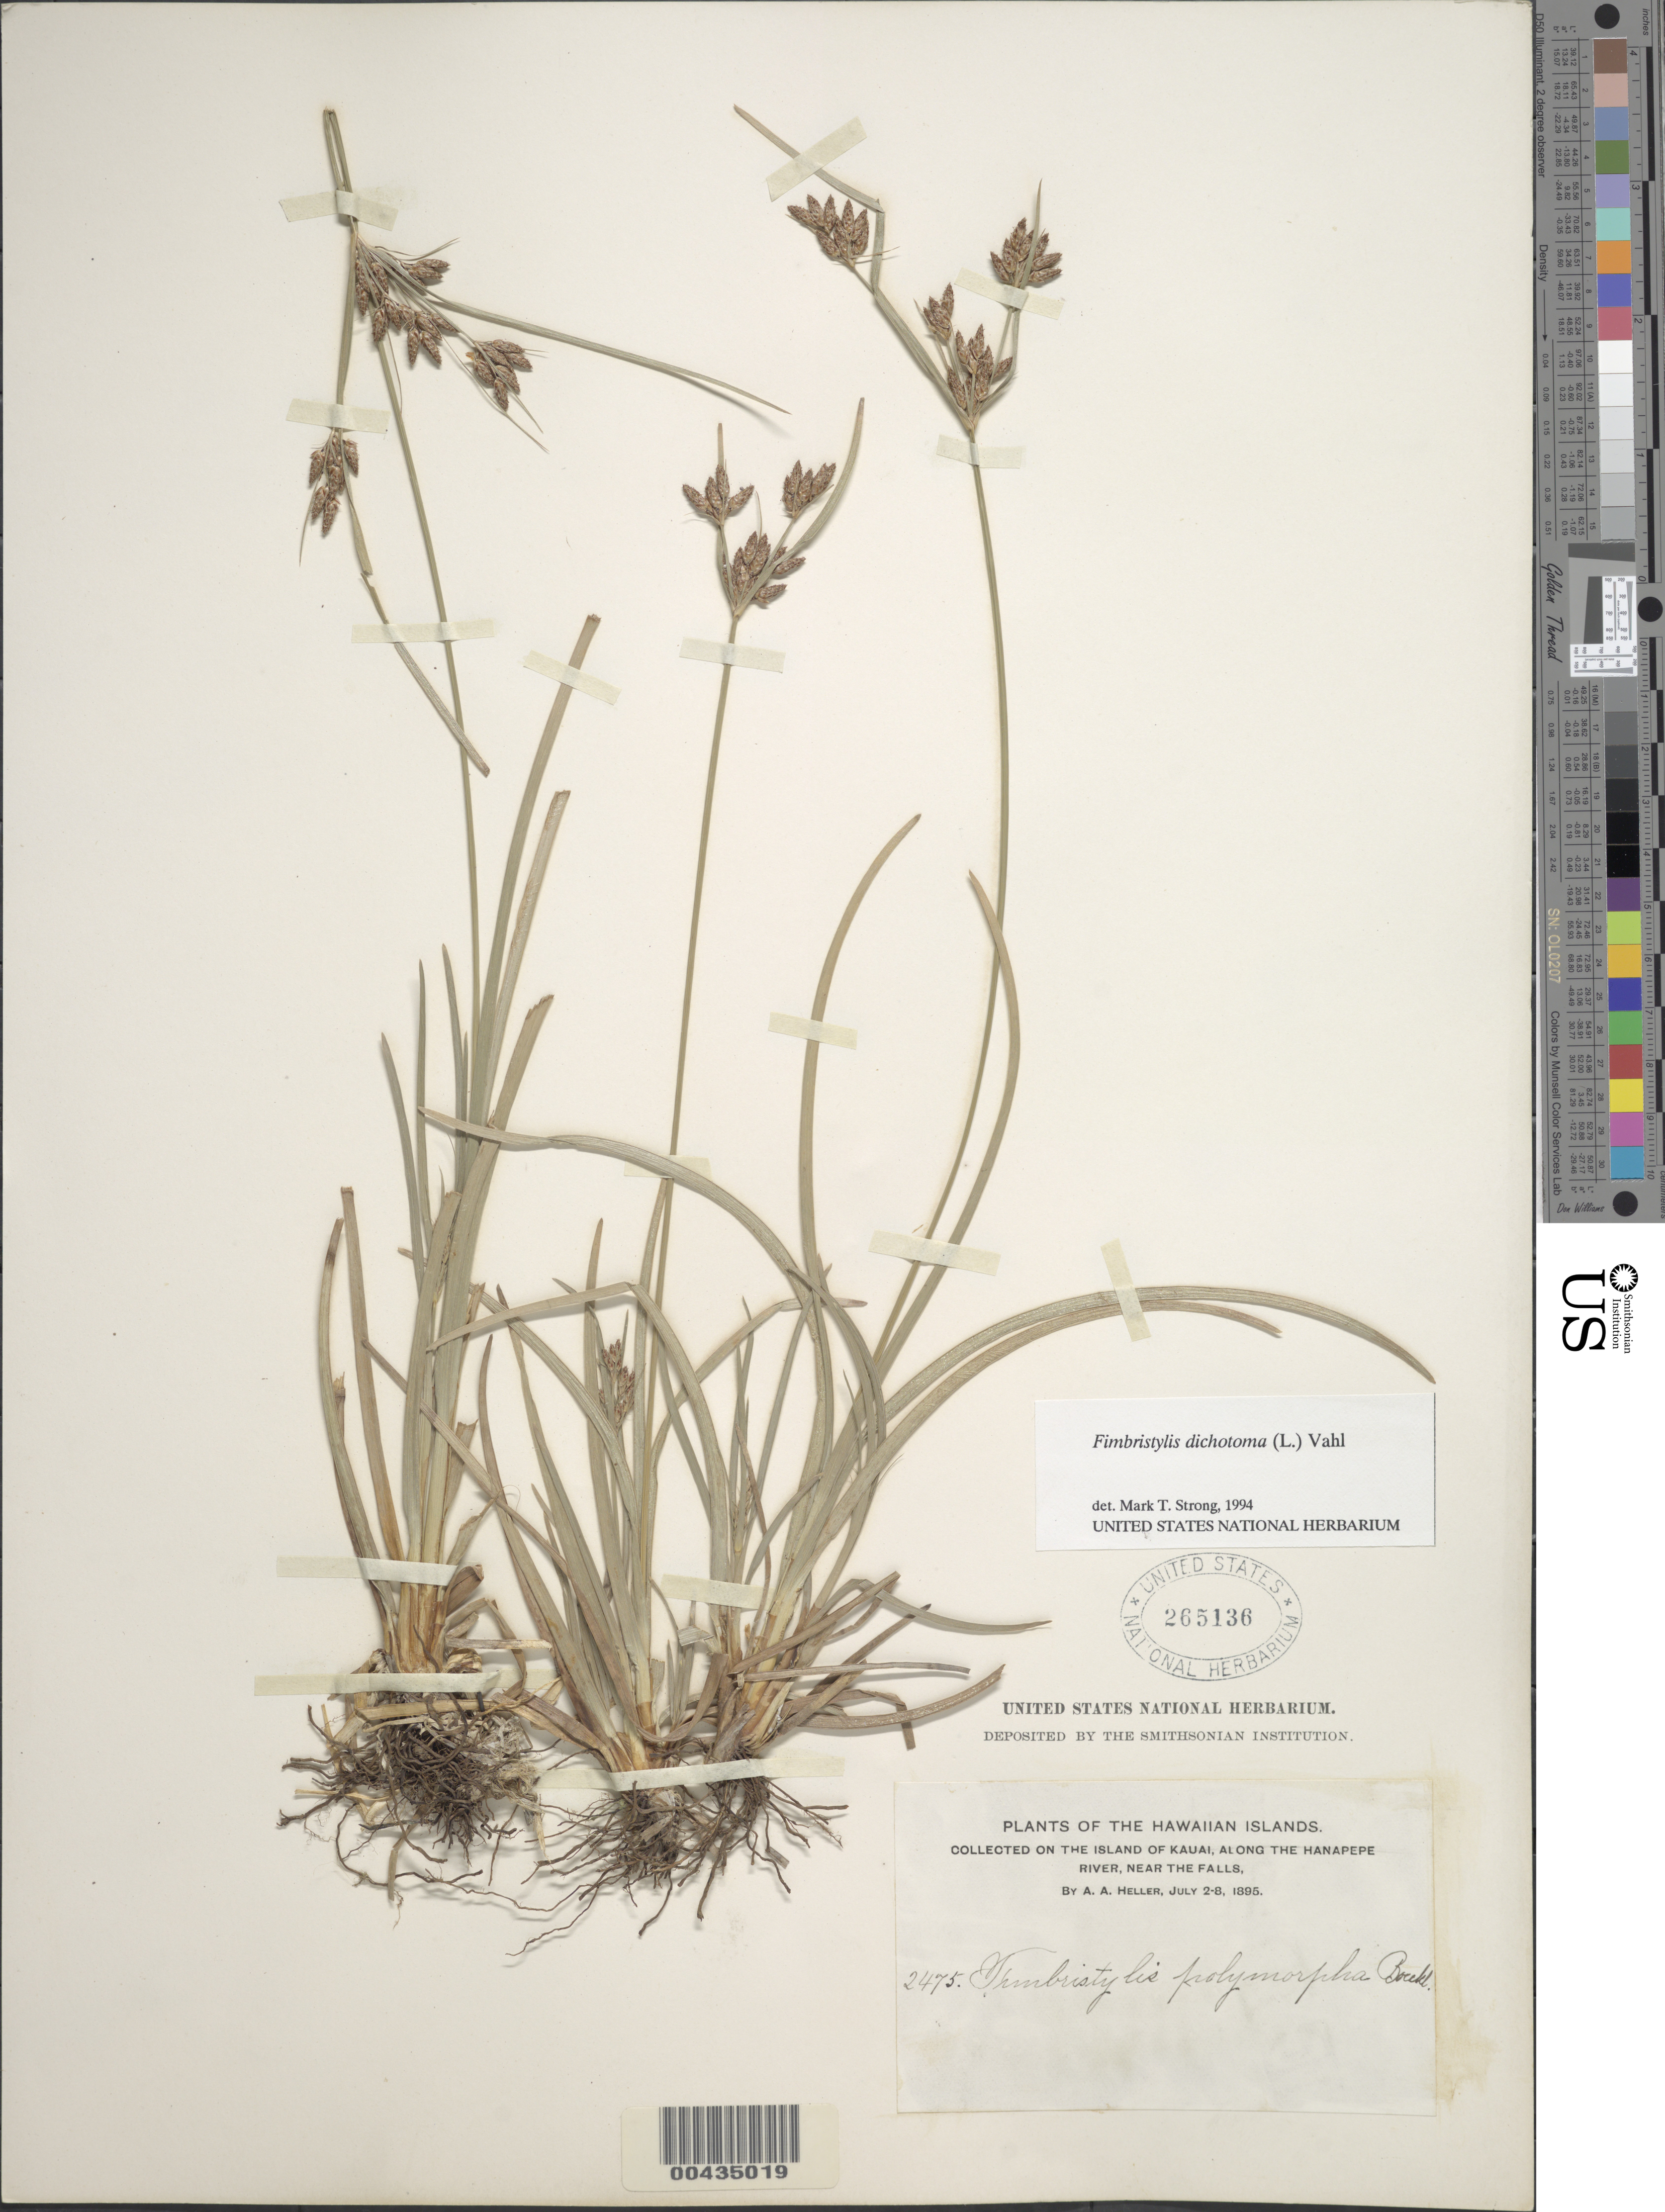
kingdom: Plantae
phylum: Tracheophyta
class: Liliopsida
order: Poales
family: Cyperaceae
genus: Fimbristylis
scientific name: Fimbristylis dichotoma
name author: (L.) Vahl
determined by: Strong, M. T., (US), Smithsonian Institution - National Museum of Natural History (UNITED STATES)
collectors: A. A. Heller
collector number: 2475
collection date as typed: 2 Jul 1895 to 8 Jul 1895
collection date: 1895-07-02/1895-07-08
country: United States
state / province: Hawaii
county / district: Kauai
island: Kaua'i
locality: Along the Hanapepe River, near the falls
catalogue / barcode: US 265136